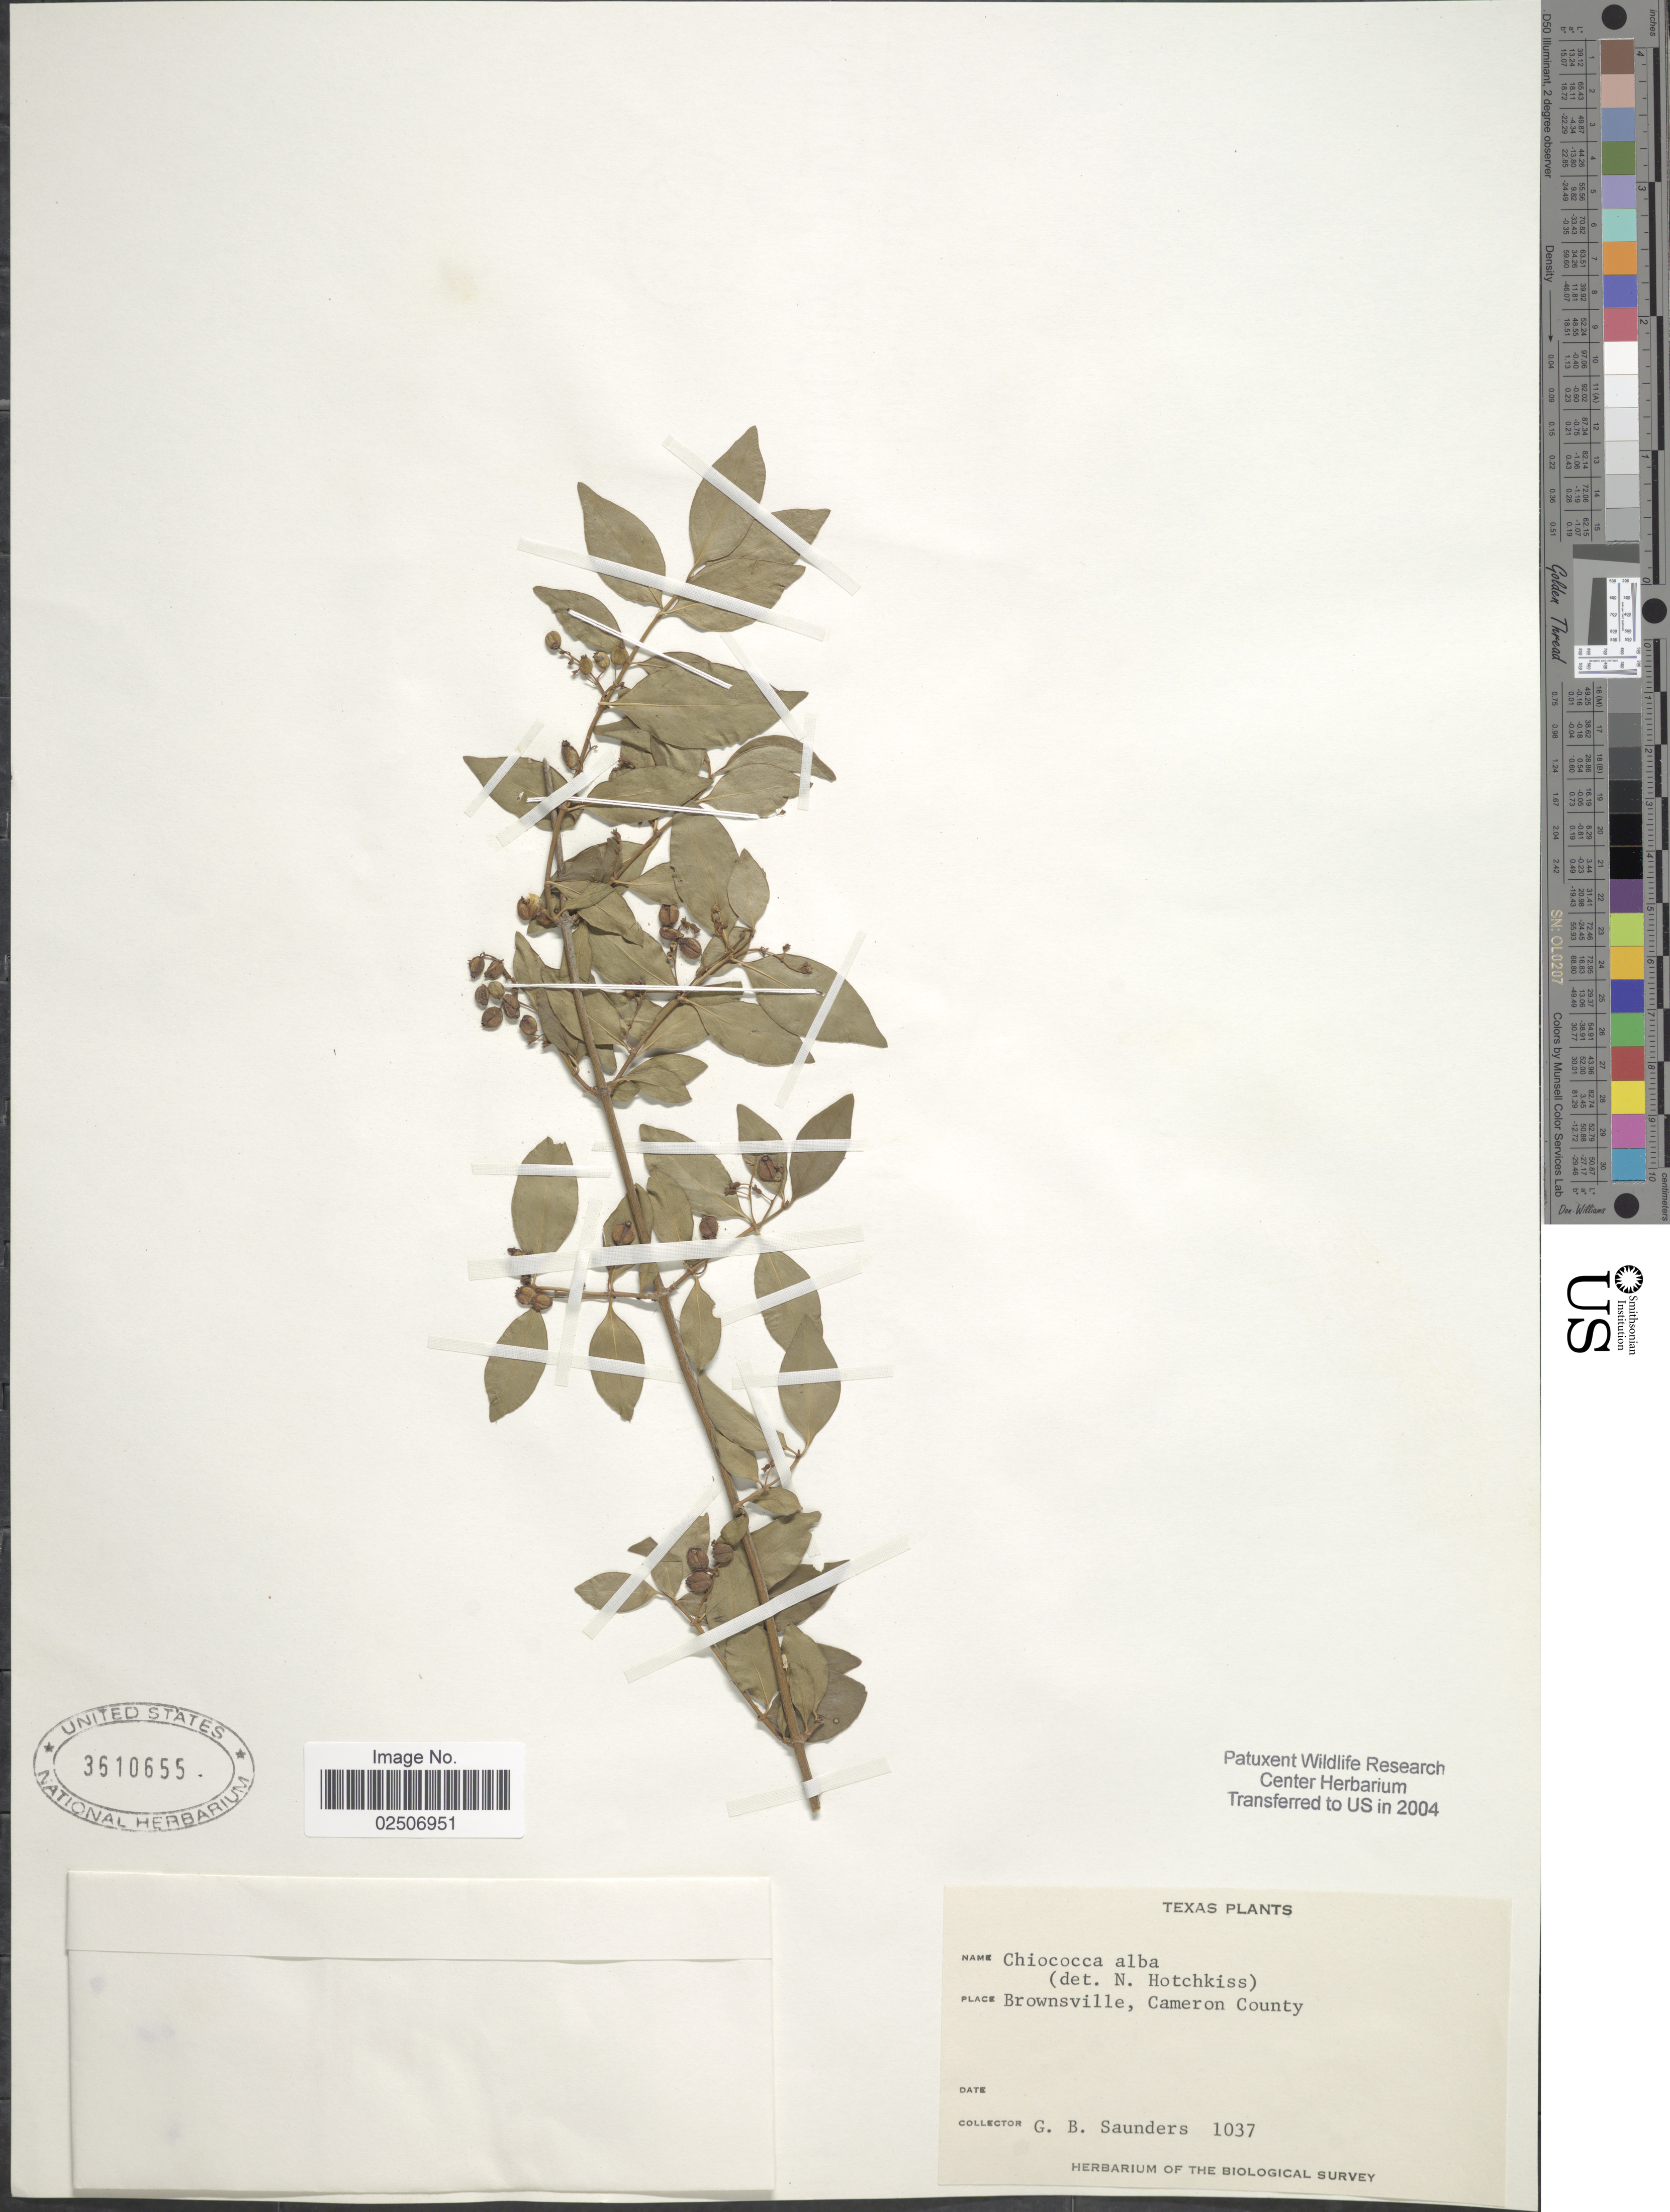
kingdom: Plantae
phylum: Tracheophyta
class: Magnoliopsida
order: Gentianales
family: Rubiaceae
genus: Chiococca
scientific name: Chiococca alba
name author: (L.) Hitchc.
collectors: G. B. Saunders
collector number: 1037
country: United States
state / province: Texas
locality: Brownsville, Cameron County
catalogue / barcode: US 3610655